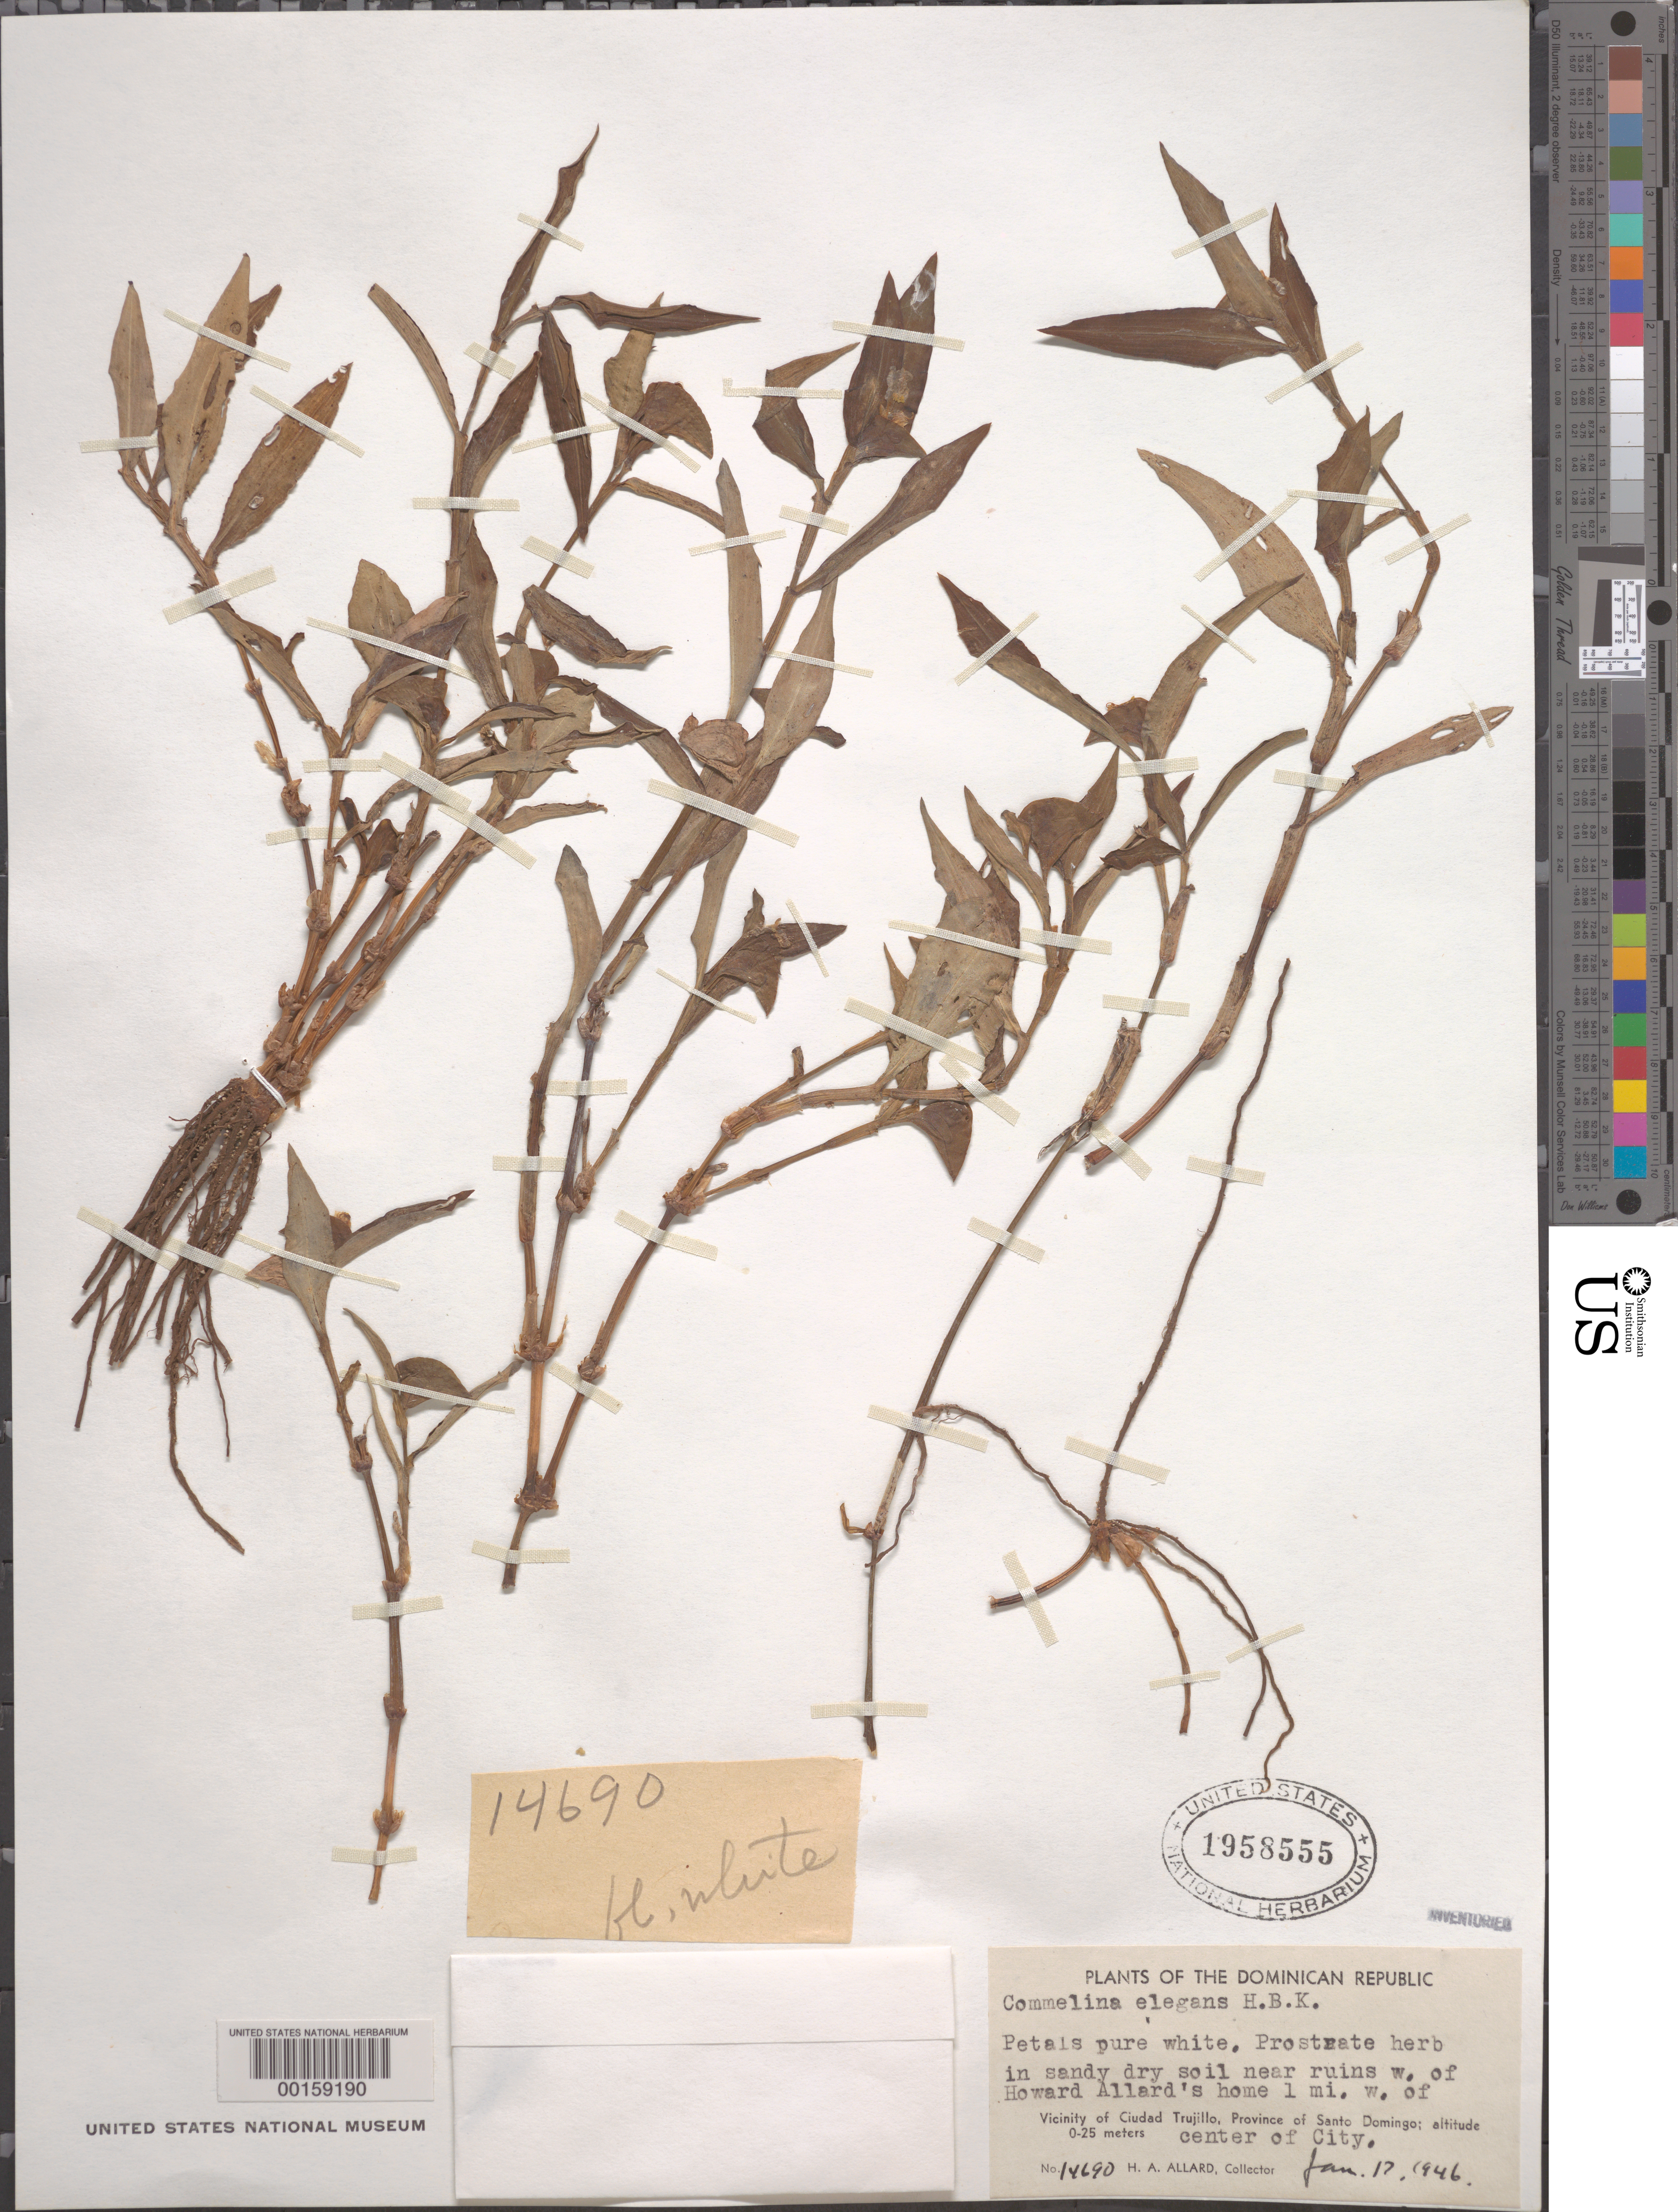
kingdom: Plantae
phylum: Tracheophyta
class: Liliopsida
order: Commelinales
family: Commelinaceae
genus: Commelina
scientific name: Commelina erecta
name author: L.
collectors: H. A. Allard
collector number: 14690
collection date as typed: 17 Jan 1946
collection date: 1946-01-17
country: Dominican Republic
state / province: Distrito Nacional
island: Hispaniola Island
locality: Ciudad trujillo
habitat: Dry soil; roadside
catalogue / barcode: US 1958555